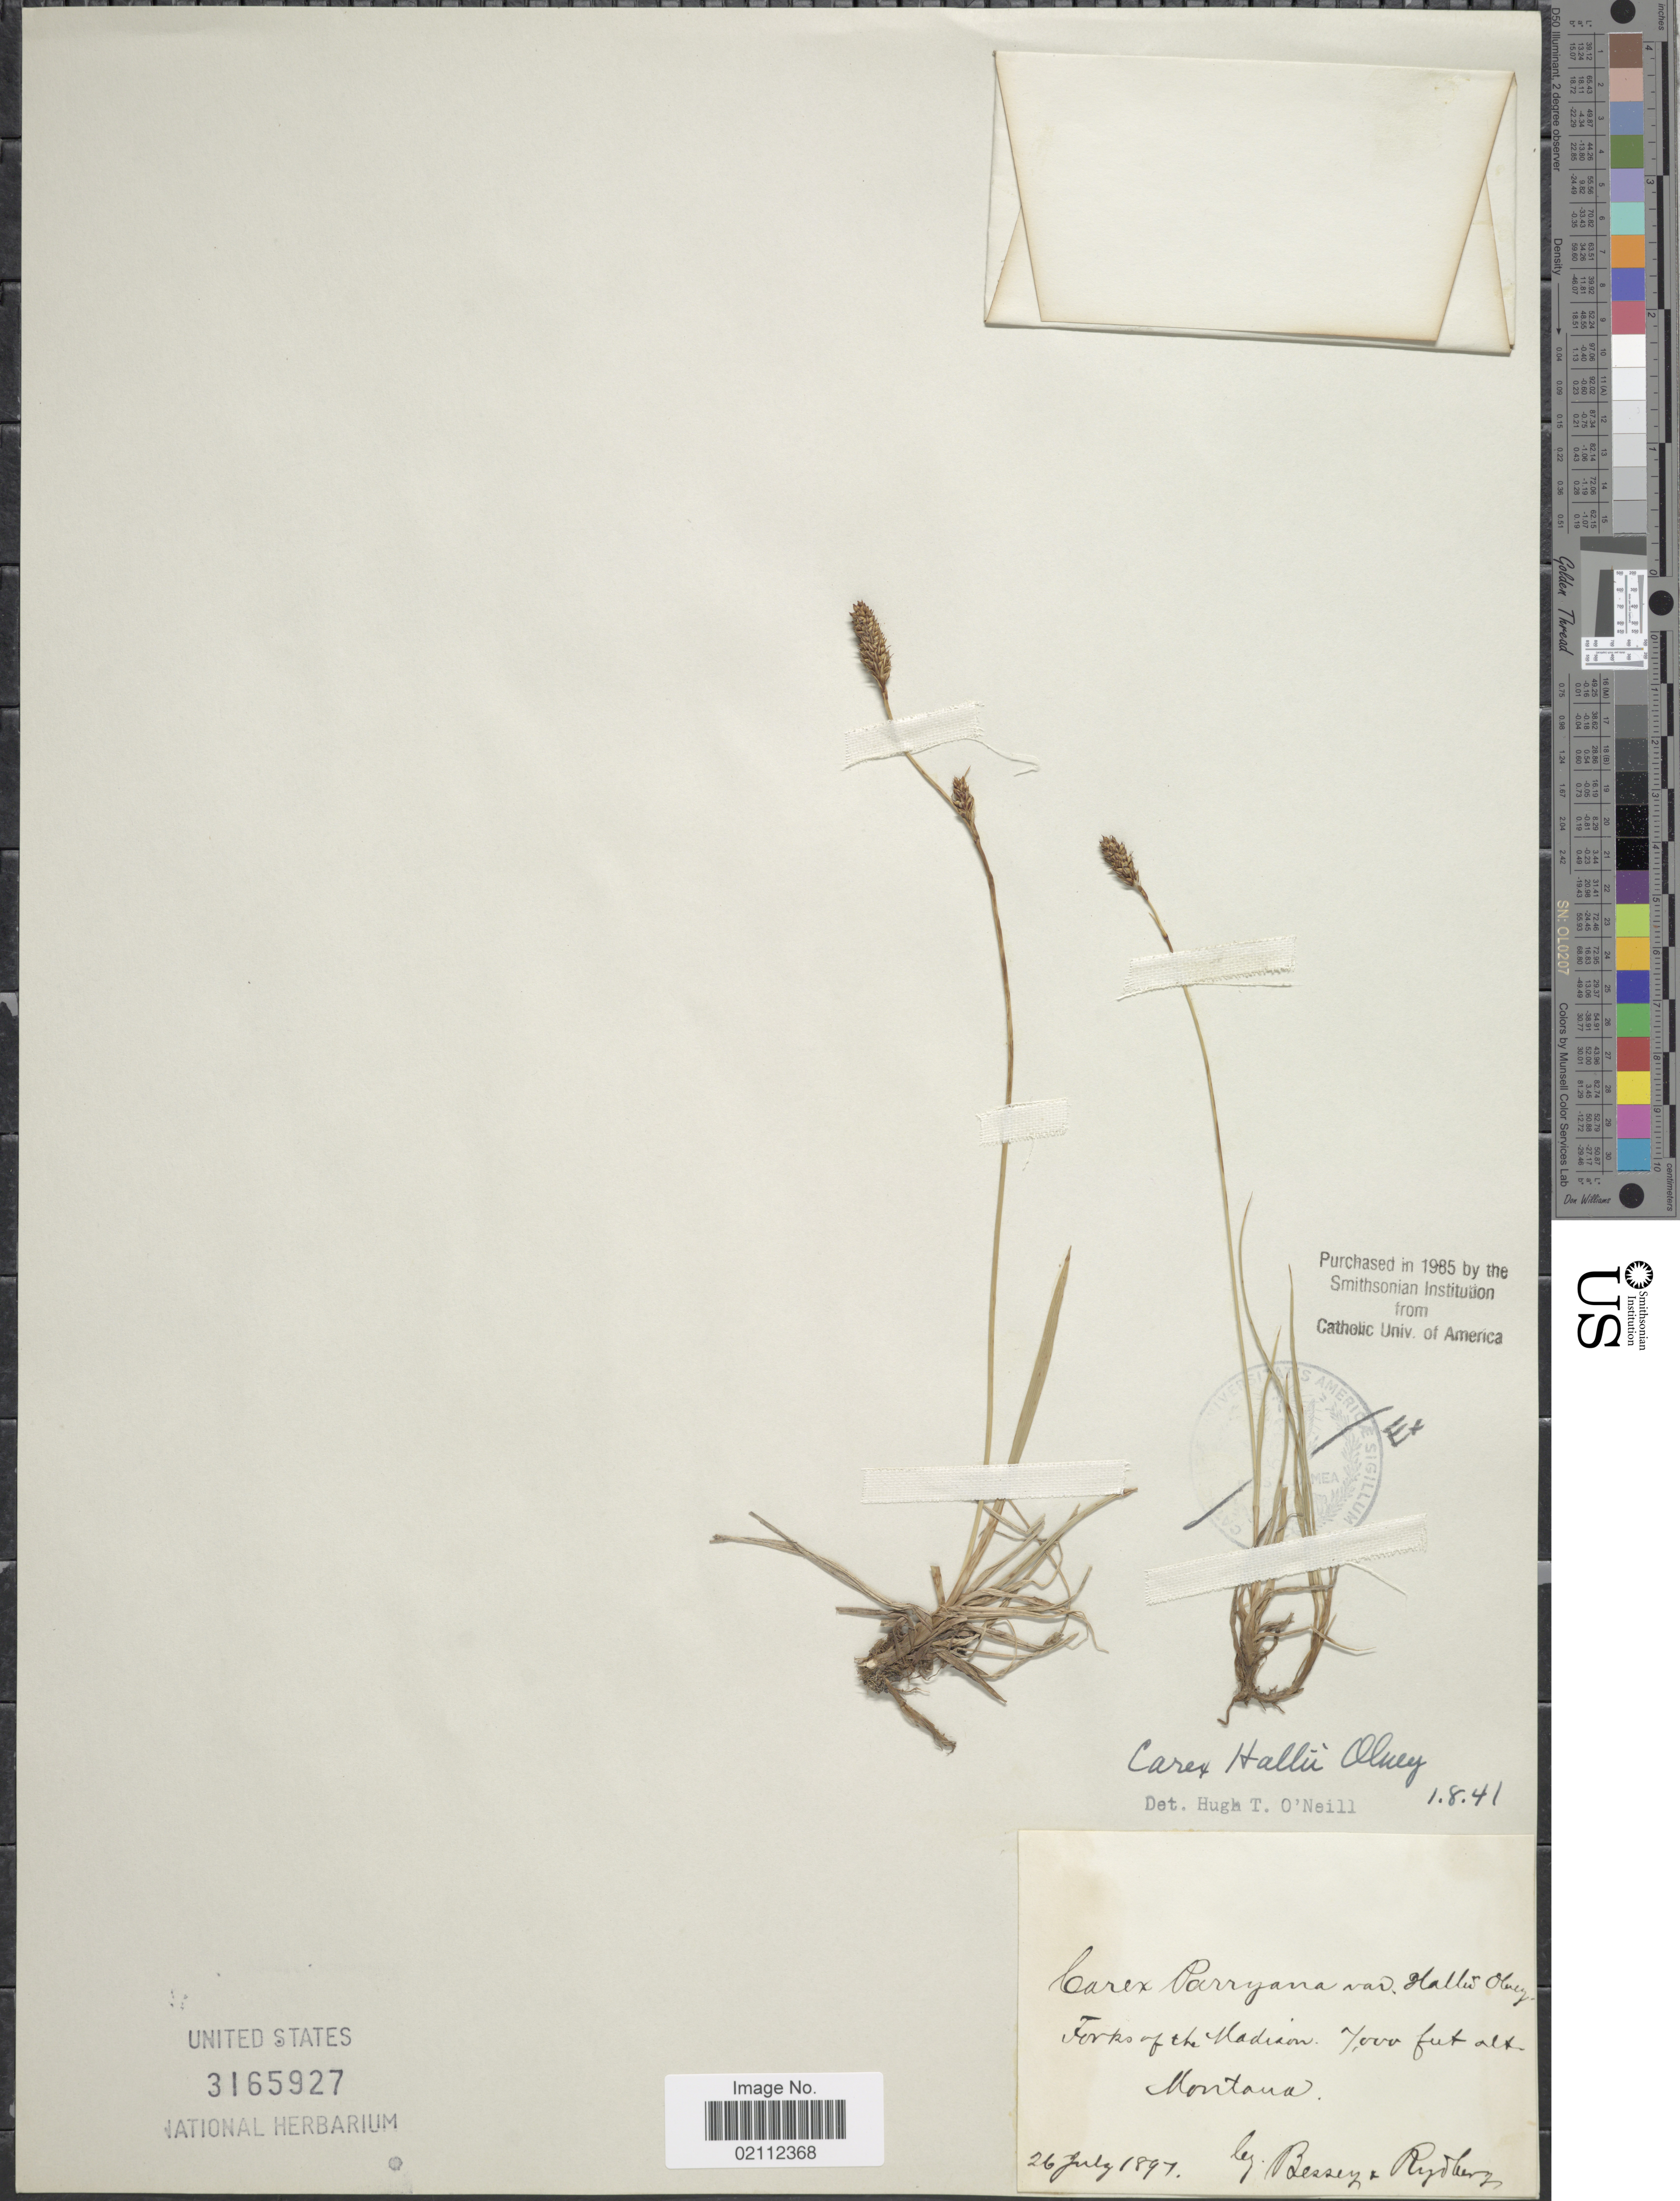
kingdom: Plantae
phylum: Tracheophyta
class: Liliopsida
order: Poales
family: Cyperaceae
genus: Carex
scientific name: Carex hallii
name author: Olney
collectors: -. Bessey & P. Rydberg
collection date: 1897-07-26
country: United States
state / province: Montana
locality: Forks of the Madison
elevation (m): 2134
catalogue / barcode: US 3165927